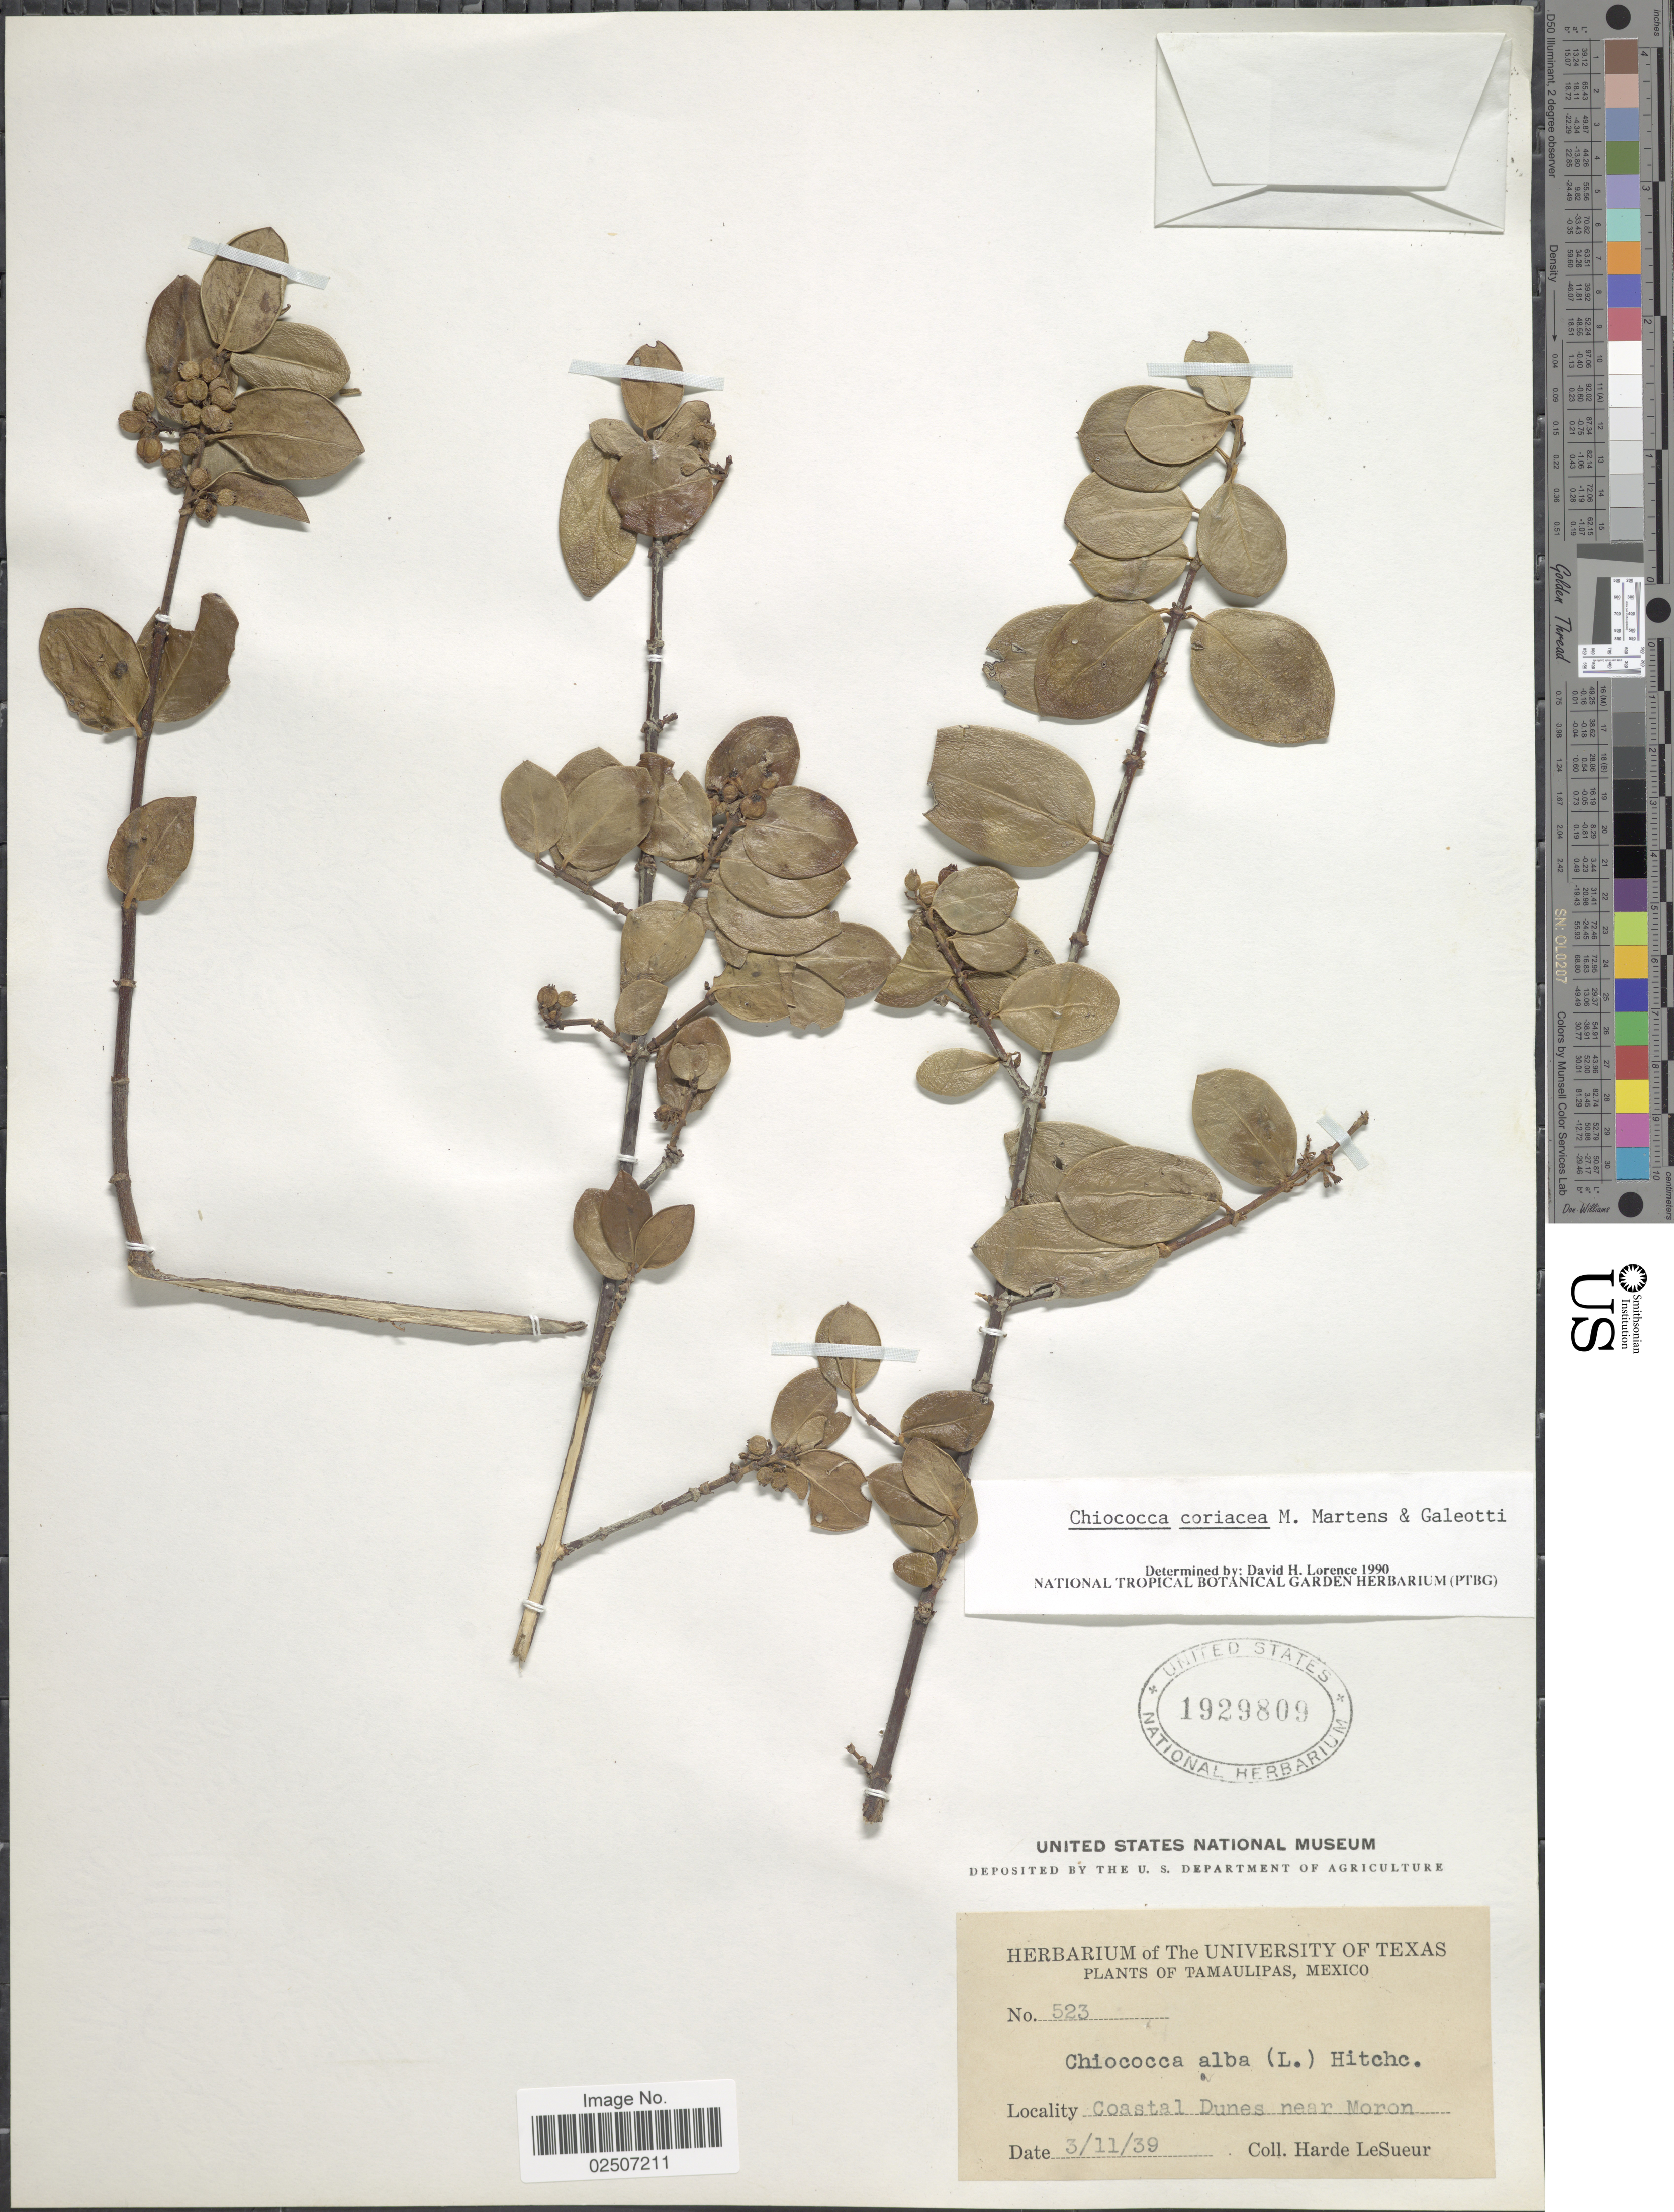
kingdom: Plantae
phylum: Tracheophyta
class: Magnoliopsida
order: Gentianales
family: Rubiaceae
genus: Chiococca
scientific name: Chiococca coriacea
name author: M. Martens & Galeotti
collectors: H. LeSueur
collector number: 523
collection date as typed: Transcribed d/m/y: 3/11/39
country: Mexico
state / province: Tamaulipas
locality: Coastal Dunes near Moron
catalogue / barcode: US 1929809